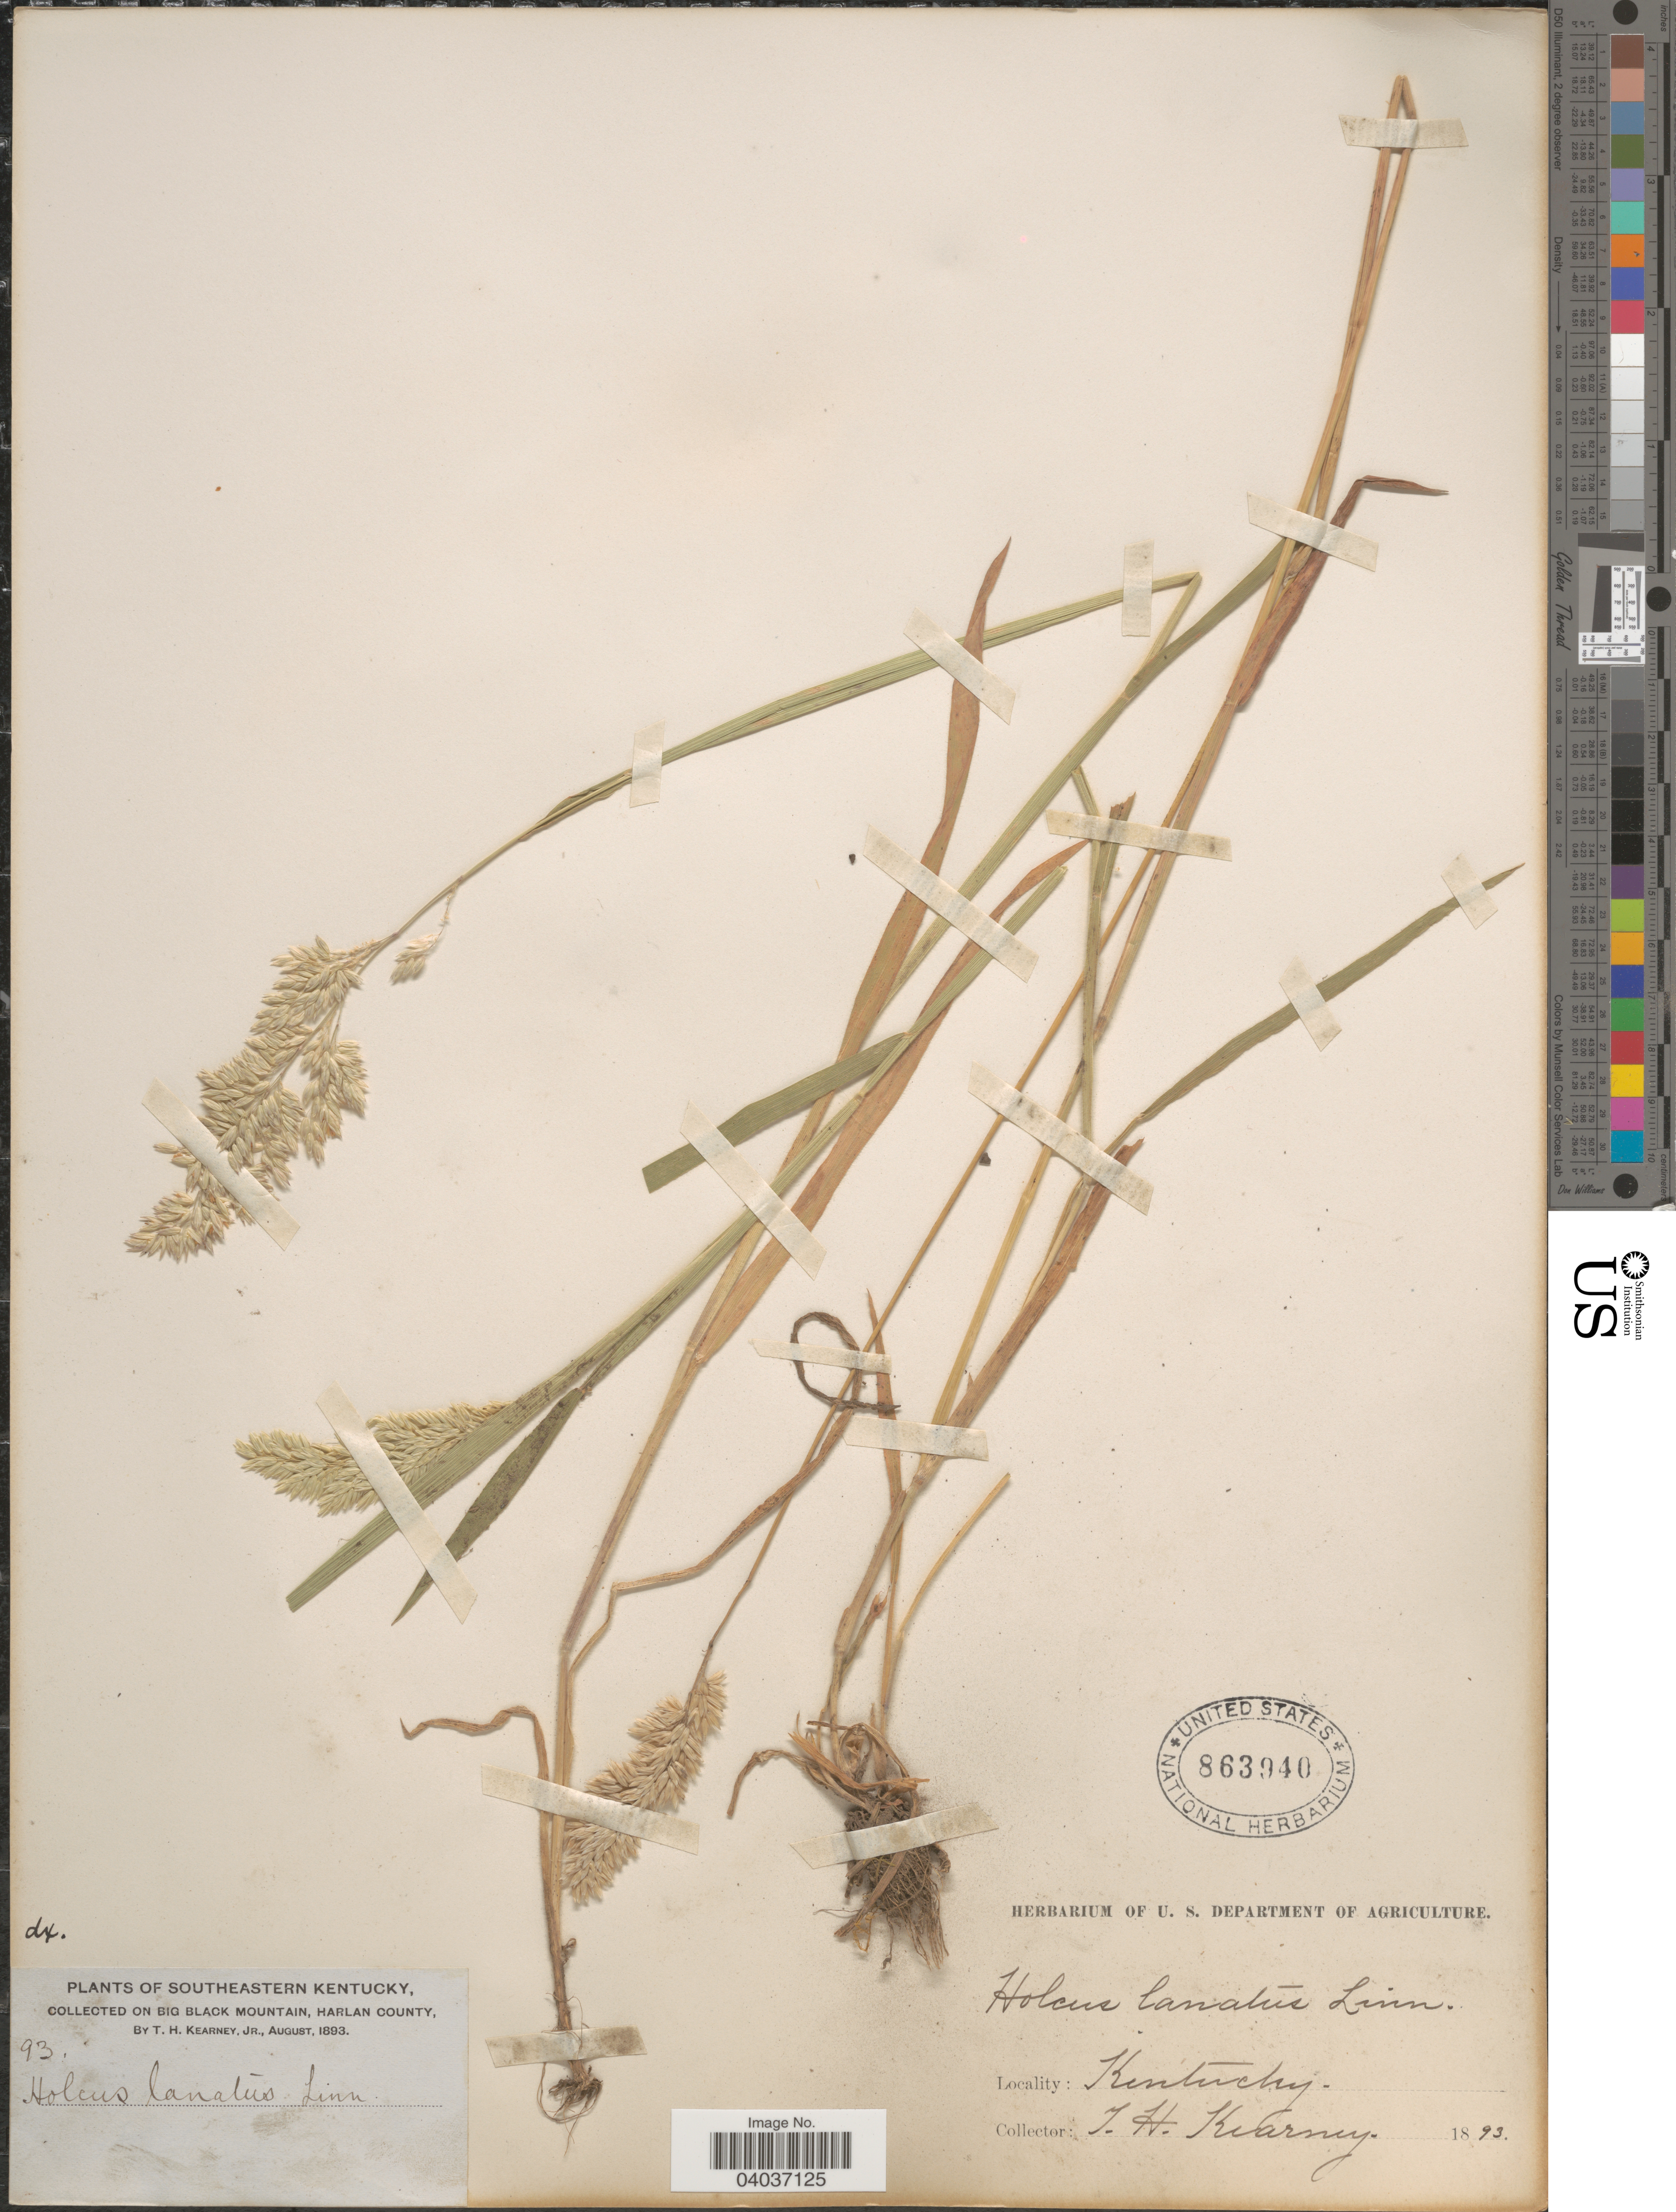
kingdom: Plantae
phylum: Tracheophyta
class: Liliopsida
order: Poales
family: Poaceae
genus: Holcus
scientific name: Holcus lanatus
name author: L.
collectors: T. H. Kearney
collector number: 93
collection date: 1893-08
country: United States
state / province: Kentucky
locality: Southeastern Kentucky. On Big Black Mountain, Harlan County.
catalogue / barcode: US 863940